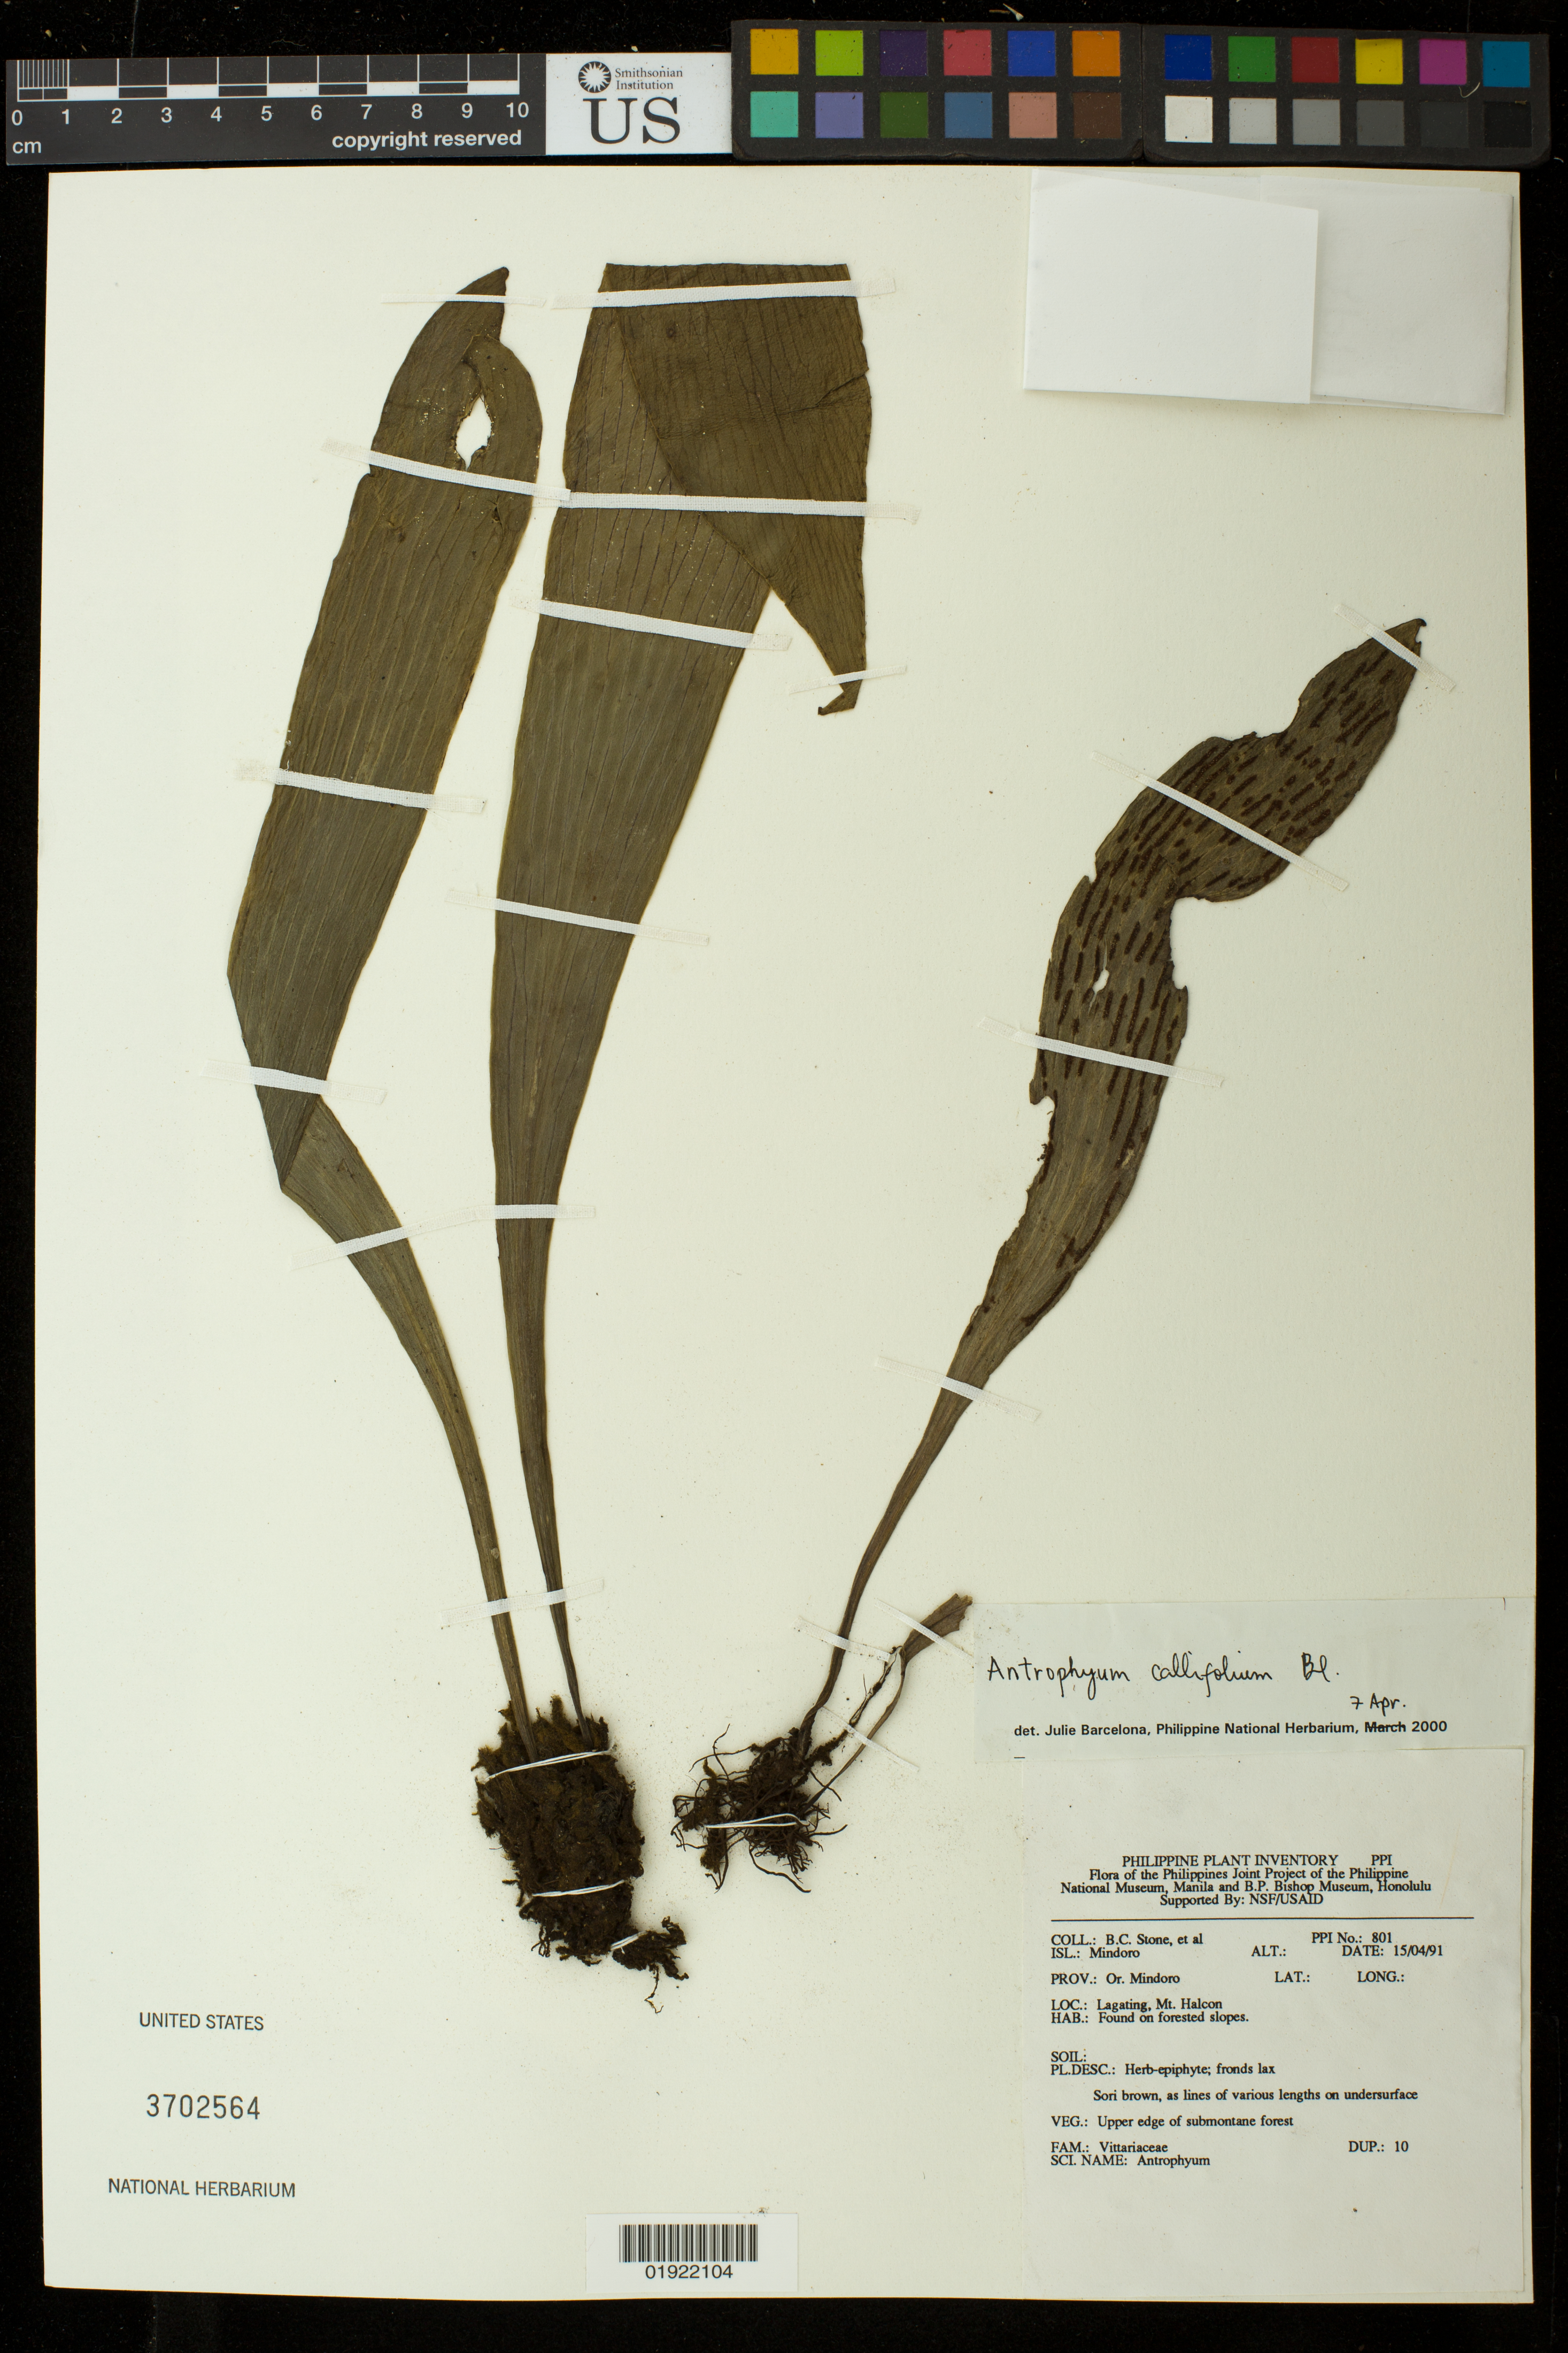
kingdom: Plantae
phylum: Tracheophyta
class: Polypodiopsida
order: Polypodiales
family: Pteridaceae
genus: Antrophyum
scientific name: Antrophyum callifolium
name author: Blume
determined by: Barcelona, Julie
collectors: B. C. Stone et al.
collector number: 801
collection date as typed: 15/0491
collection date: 1991-04-15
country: Philippines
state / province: Mimaropa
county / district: Oriental Mindoro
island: Mindoro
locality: Lagating, Mt. Halcon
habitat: found on forested slopes, upper edge of submontane forest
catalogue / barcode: US 3702564